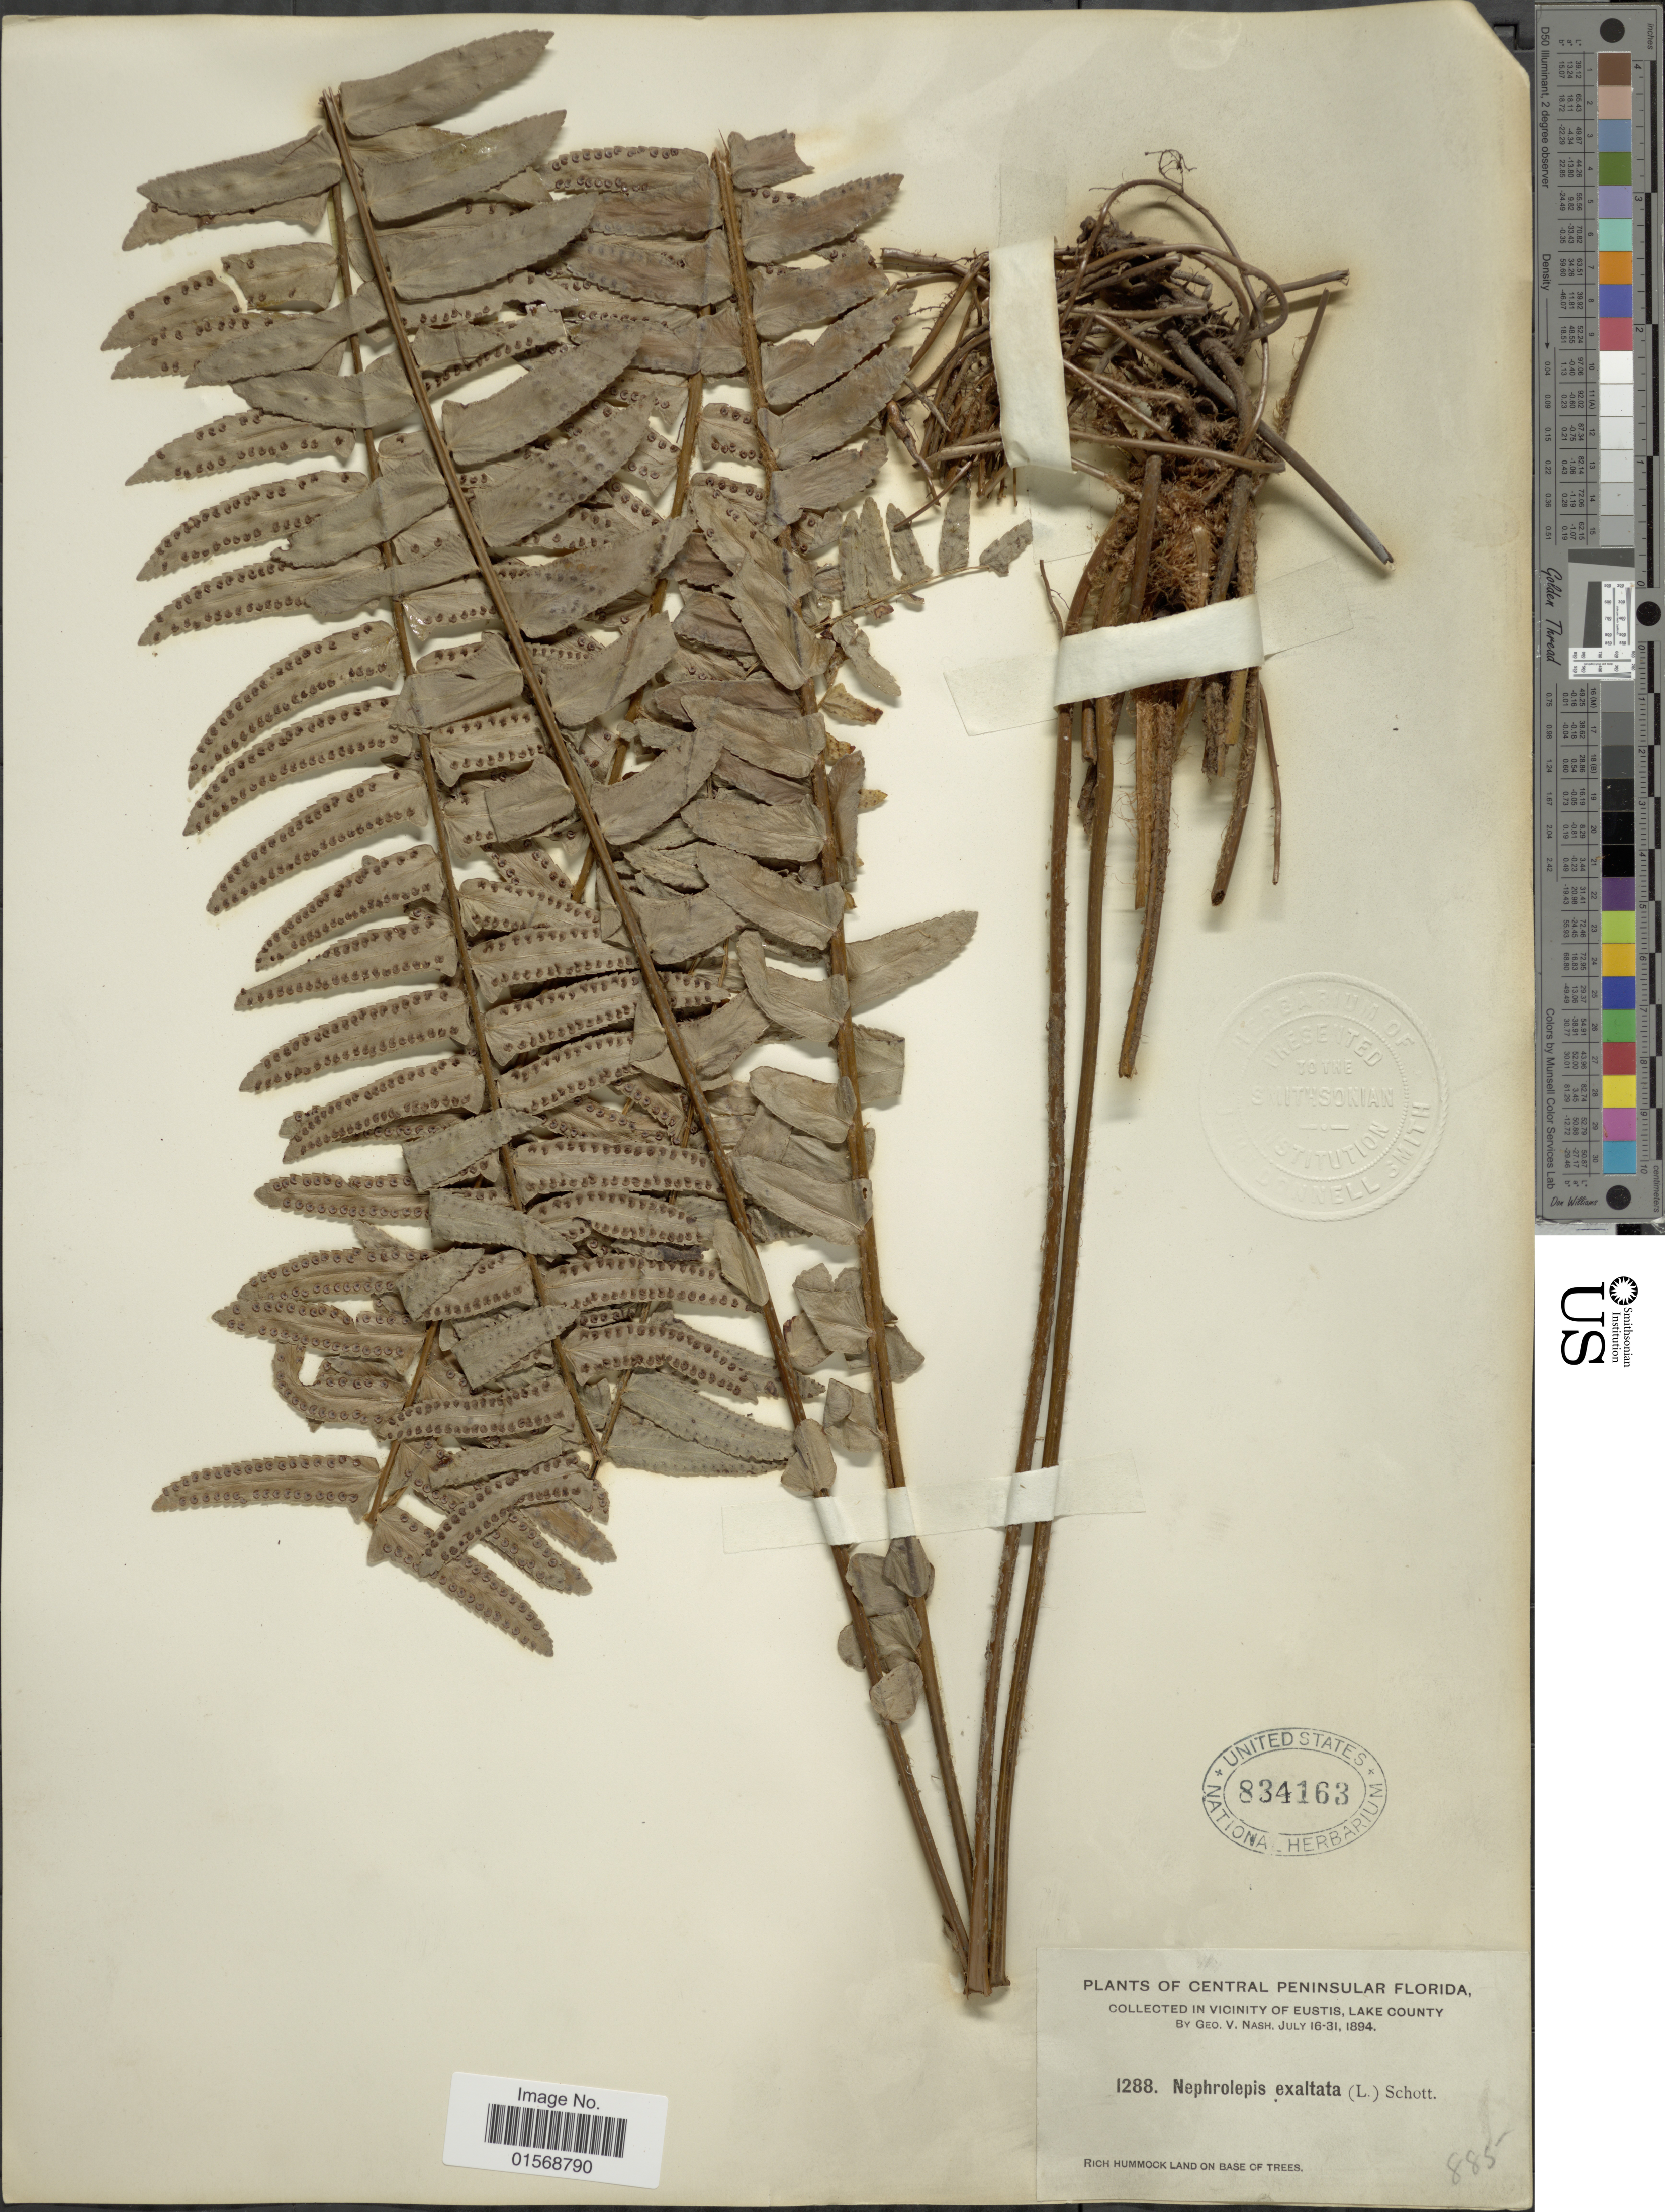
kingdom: Plantae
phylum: Tracheophyta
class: Polypodiopsida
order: Polypodiales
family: Nephrolepidaceae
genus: Nephrolepis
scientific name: Nephrolepis exaltata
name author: (L.) Schott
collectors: G. V. Nash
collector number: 1288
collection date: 1894-07-16/1894-07-31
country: United States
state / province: Florida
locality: Central Peninsular Florida. Rich hummock Land on base of trees.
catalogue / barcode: US 834163